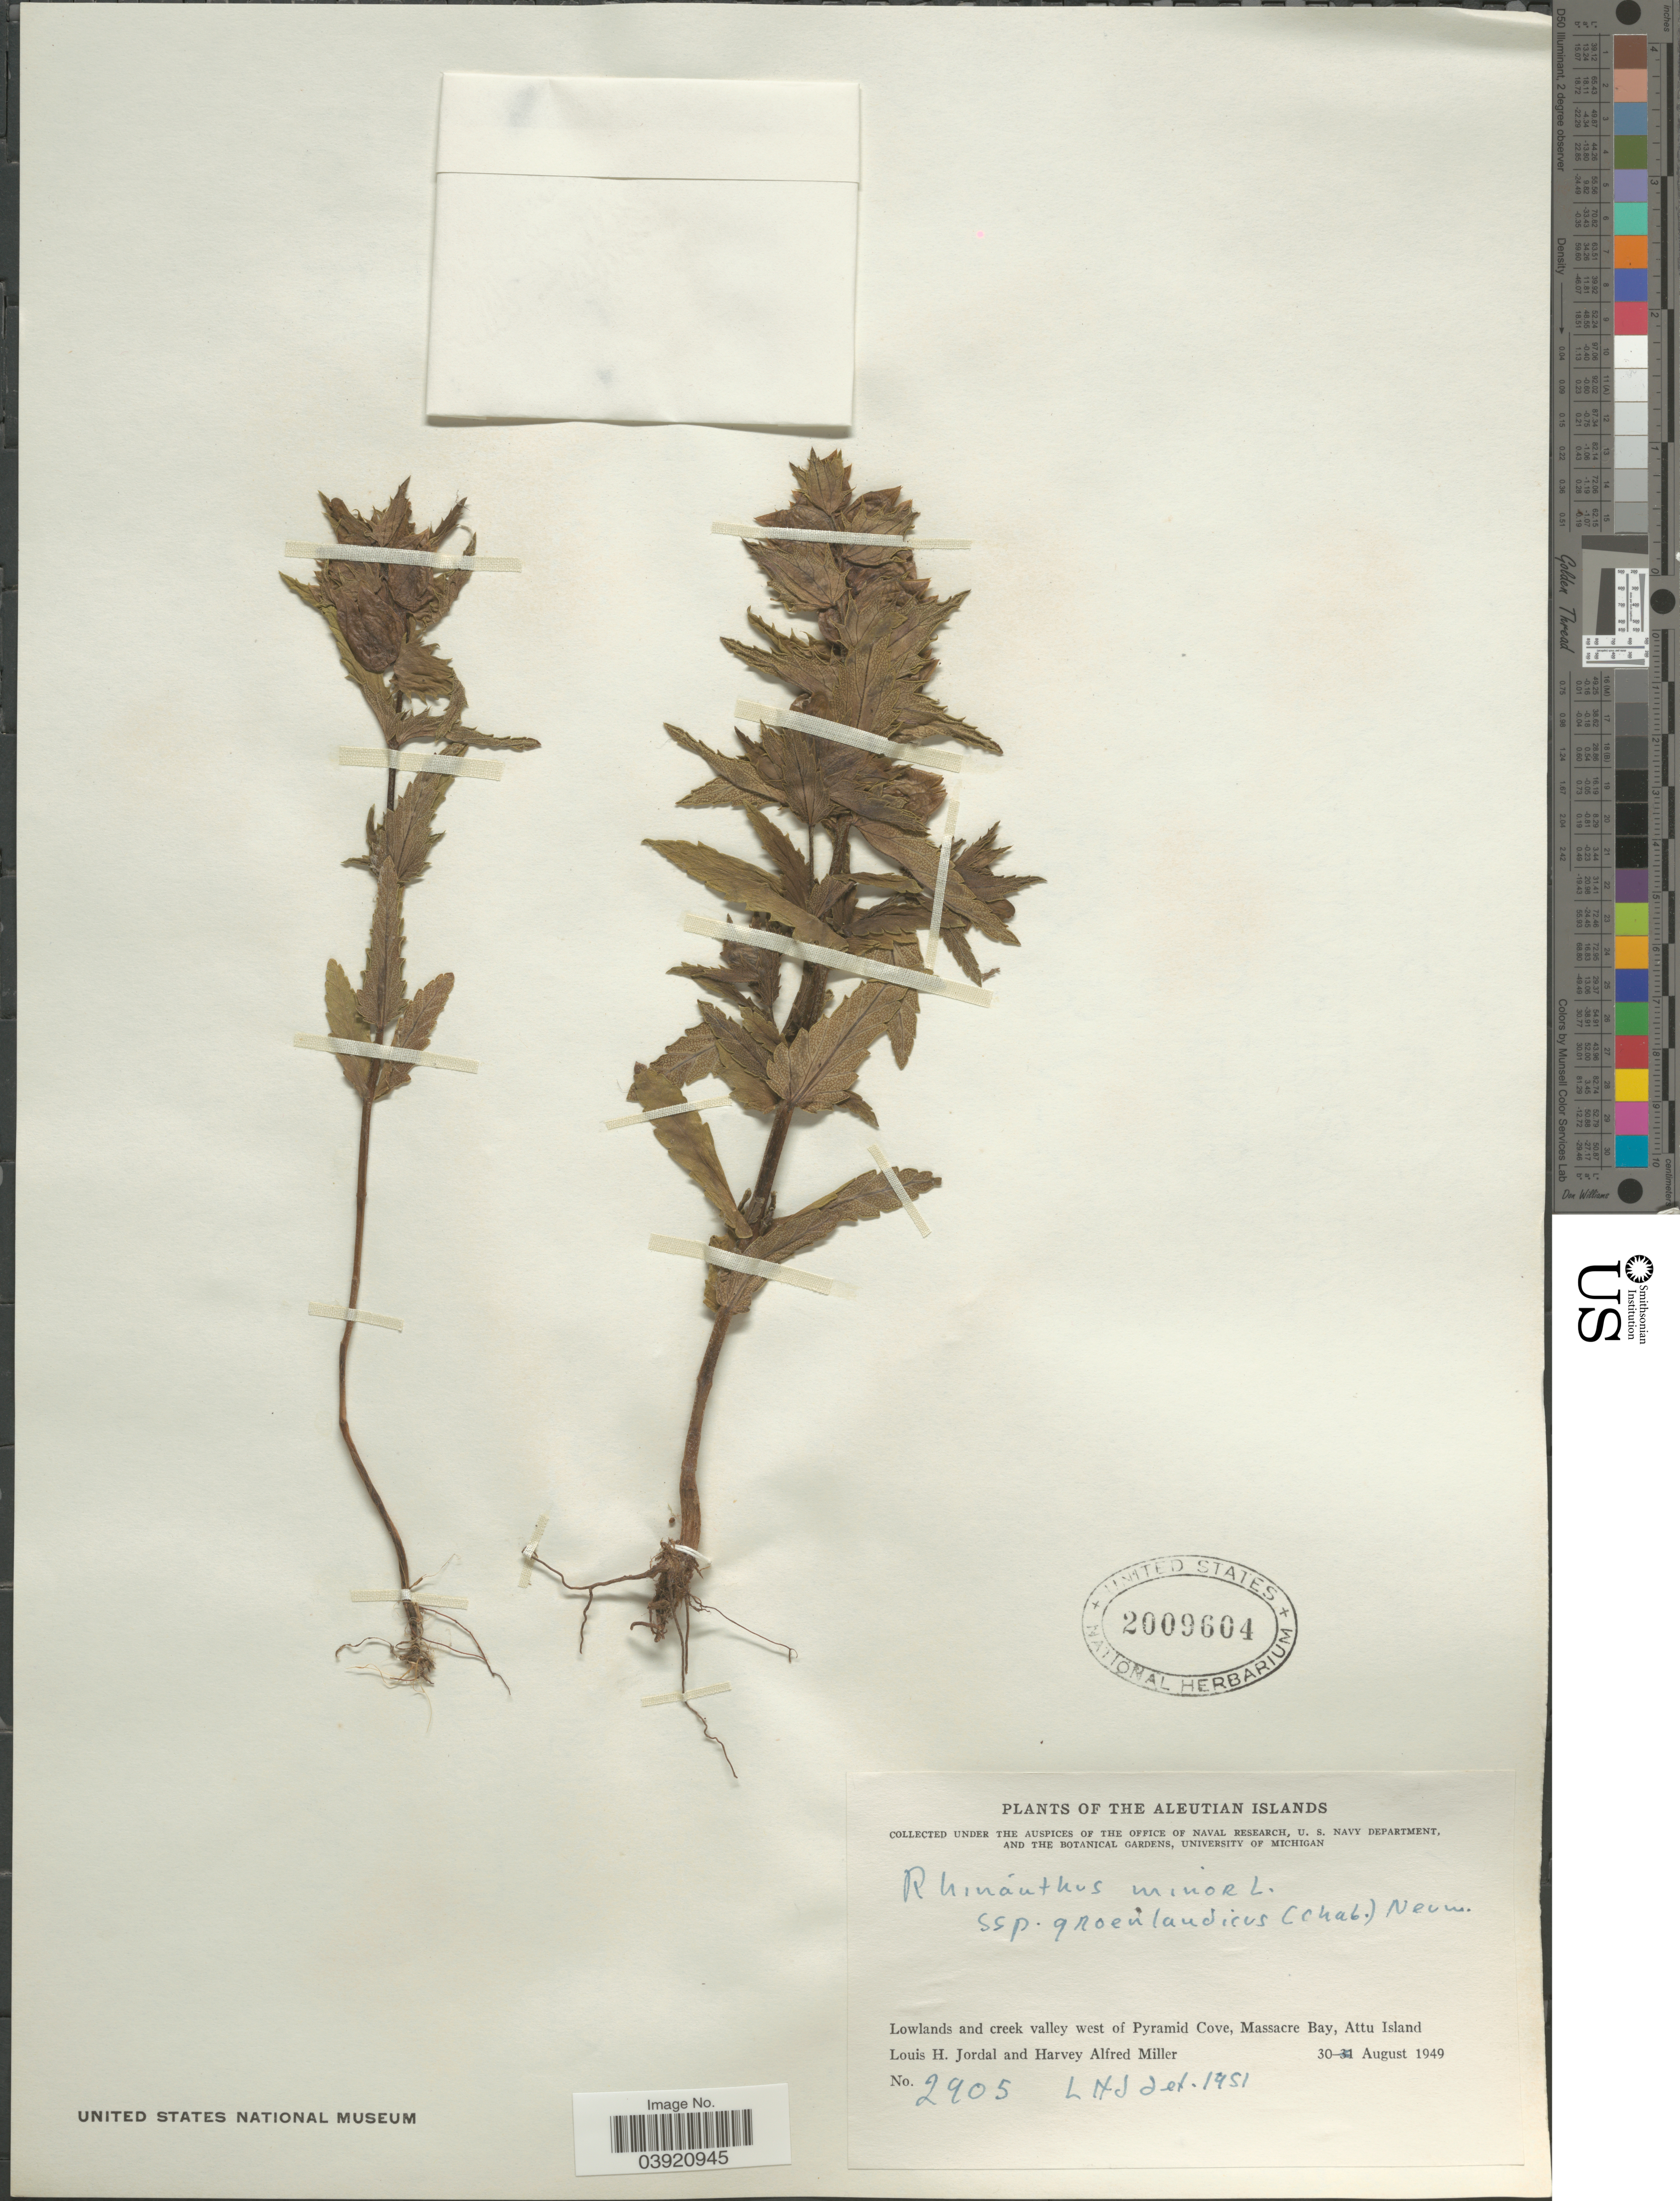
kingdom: Plantae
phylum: Tracheophyta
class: Magnoliopsida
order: Lamiales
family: Orobanchaceae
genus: Rhinanthus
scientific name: Rhinanthus major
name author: L.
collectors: L. Jordal & H. A. Miller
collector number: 2905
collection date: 1949-08-30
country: United States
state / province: Alaska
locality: Aleutian Islands. Lowlands and creek valley west of Pyramid Cove, Massacre Bay, Attu Island.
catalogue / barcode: US 2009604